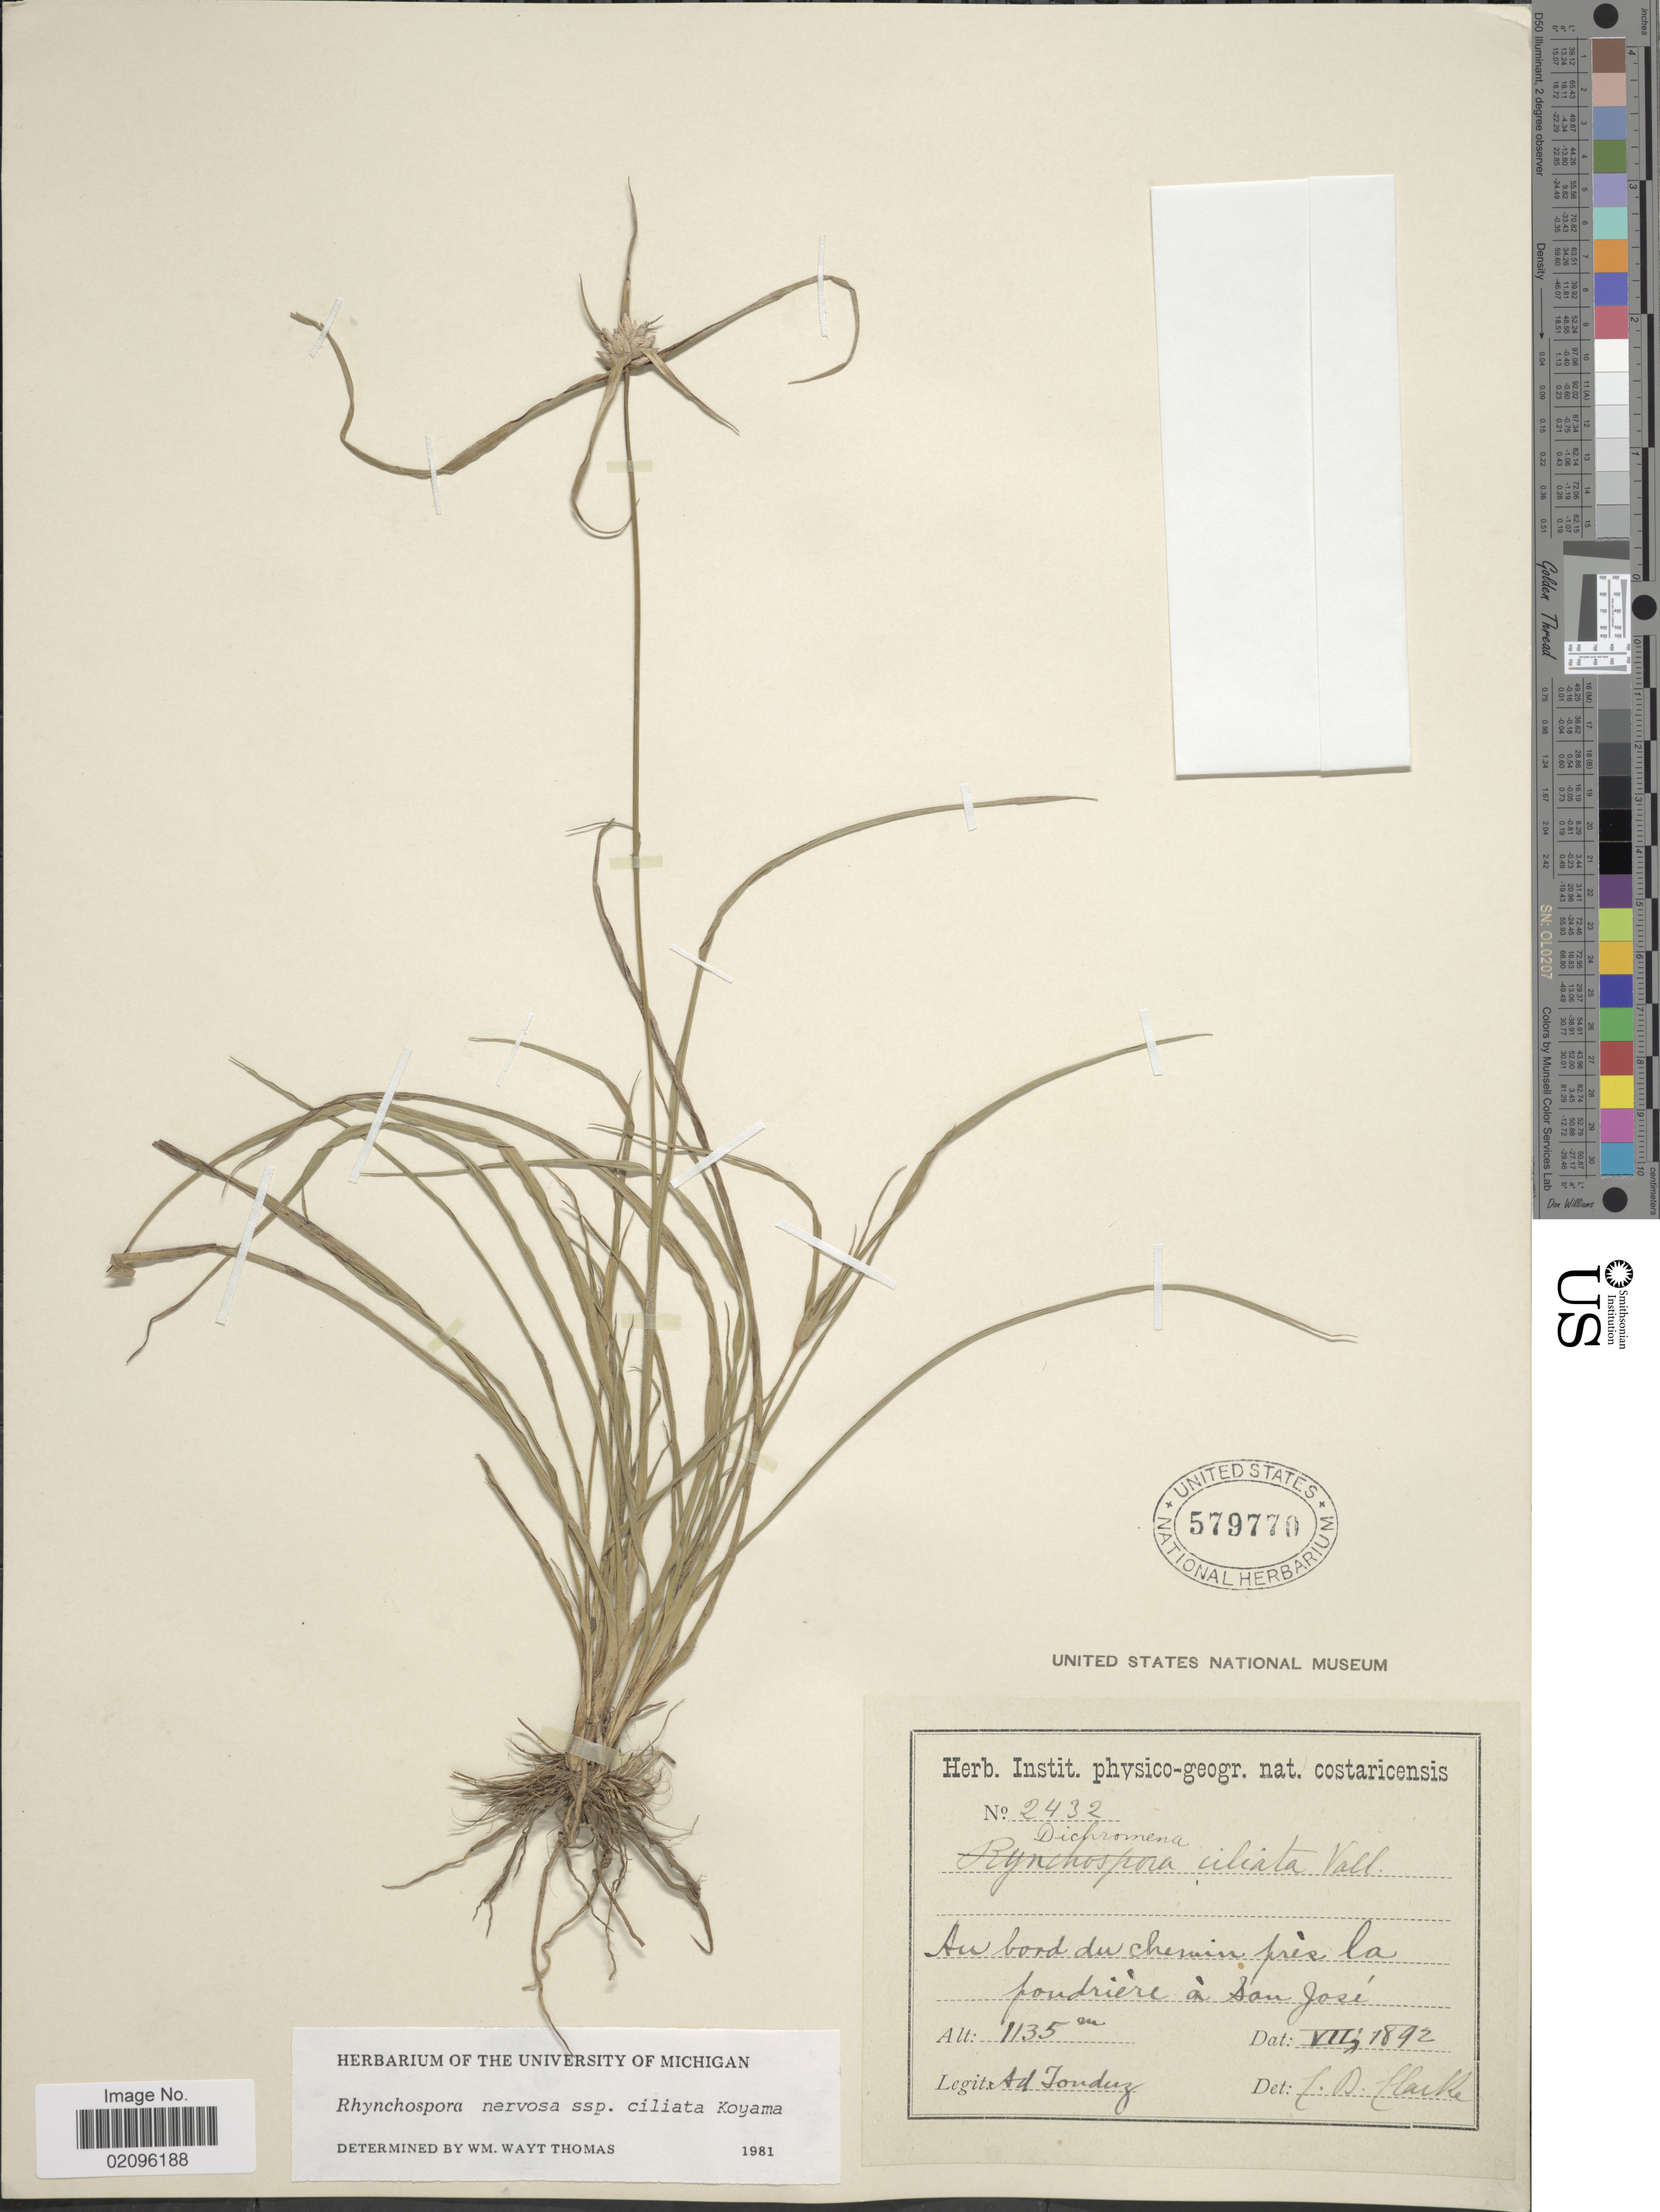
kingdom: Plantae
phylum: Tracheophyta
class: Liliopsida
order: Poales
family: Cyperaceae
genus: Rhynchospora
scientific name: Rhynchospora nervosa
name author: (Vahl) Boeckeler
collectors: A. Tonduz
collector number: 2432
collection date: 1892-07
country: Costa Rica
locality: Au bord du chemin pres la poudriere a San Jose.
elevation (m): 1135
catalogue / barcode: US 579770